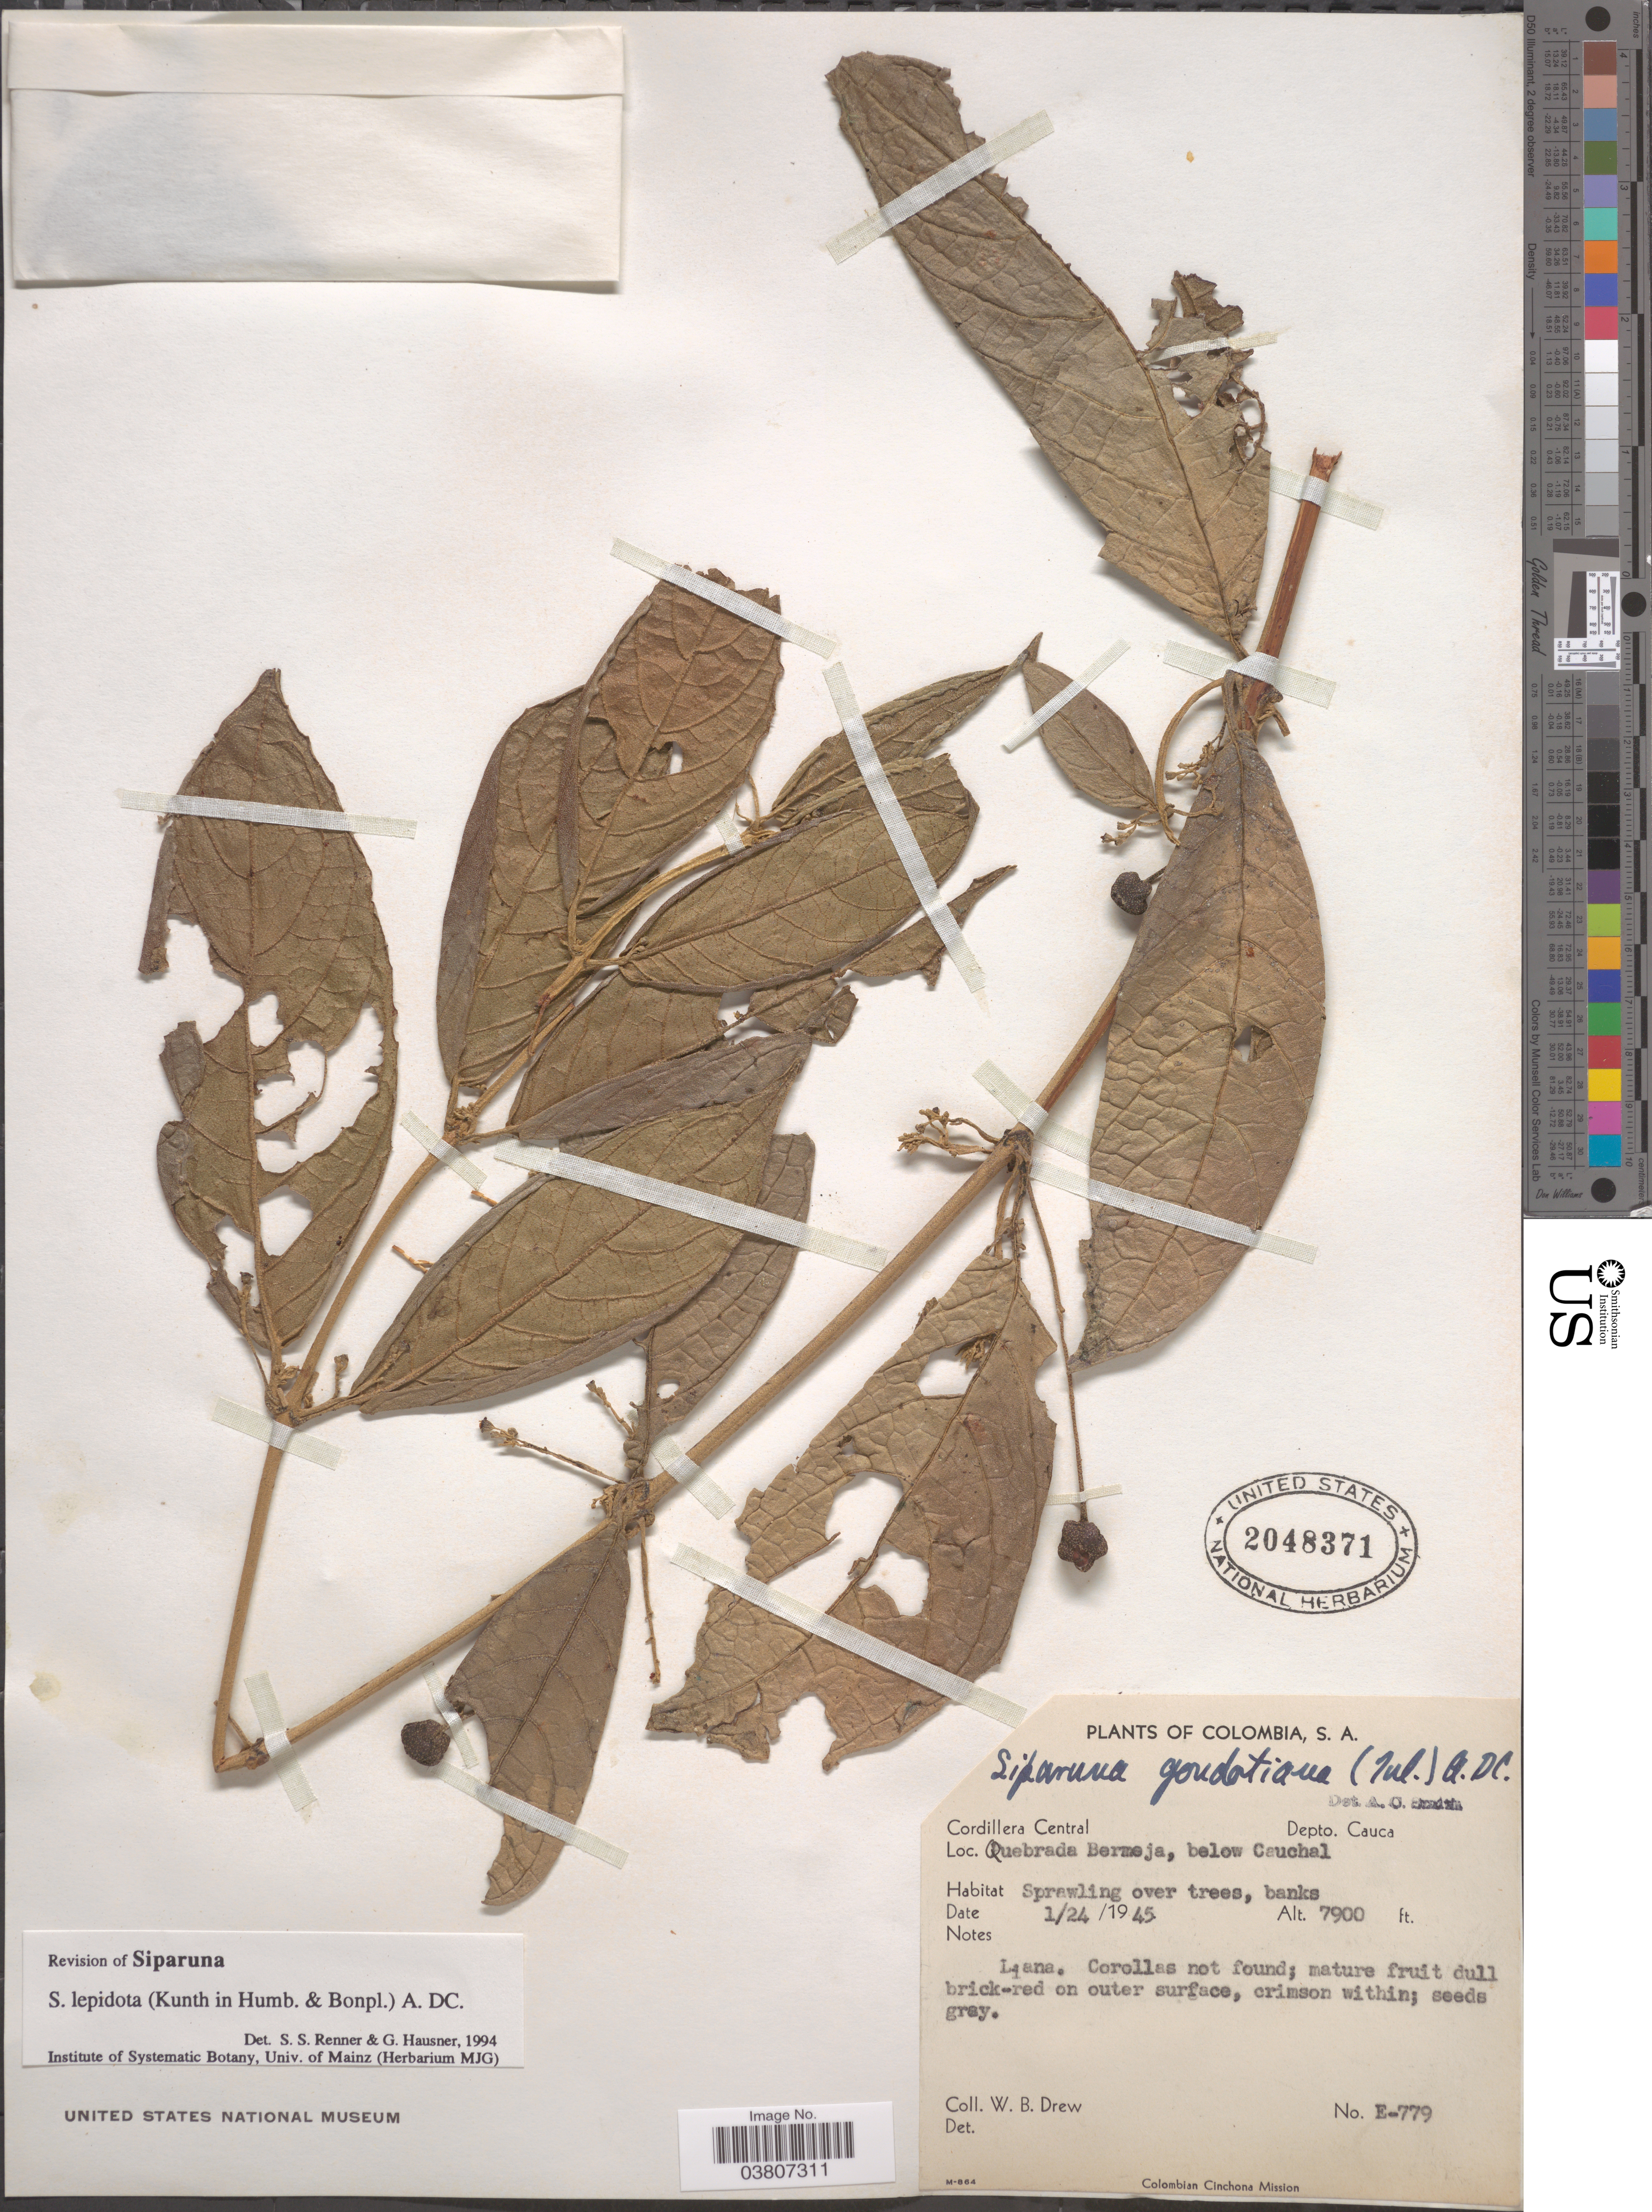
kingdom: Plantae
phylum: Tracheophyta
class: Magnoliopsida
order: Laurales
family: Siparunaceae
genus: Siparuna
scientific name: Siparuna lepidota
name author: (Kunth) A. DC.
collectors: W. B. Drew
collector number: E-779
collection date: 1945-01-24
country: Colombia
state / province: Cauca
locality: Cordillera Central, Depto. Cauca. Quebrada Bermeja, below Cauchal.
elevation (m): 2408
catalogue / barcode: US 2048371